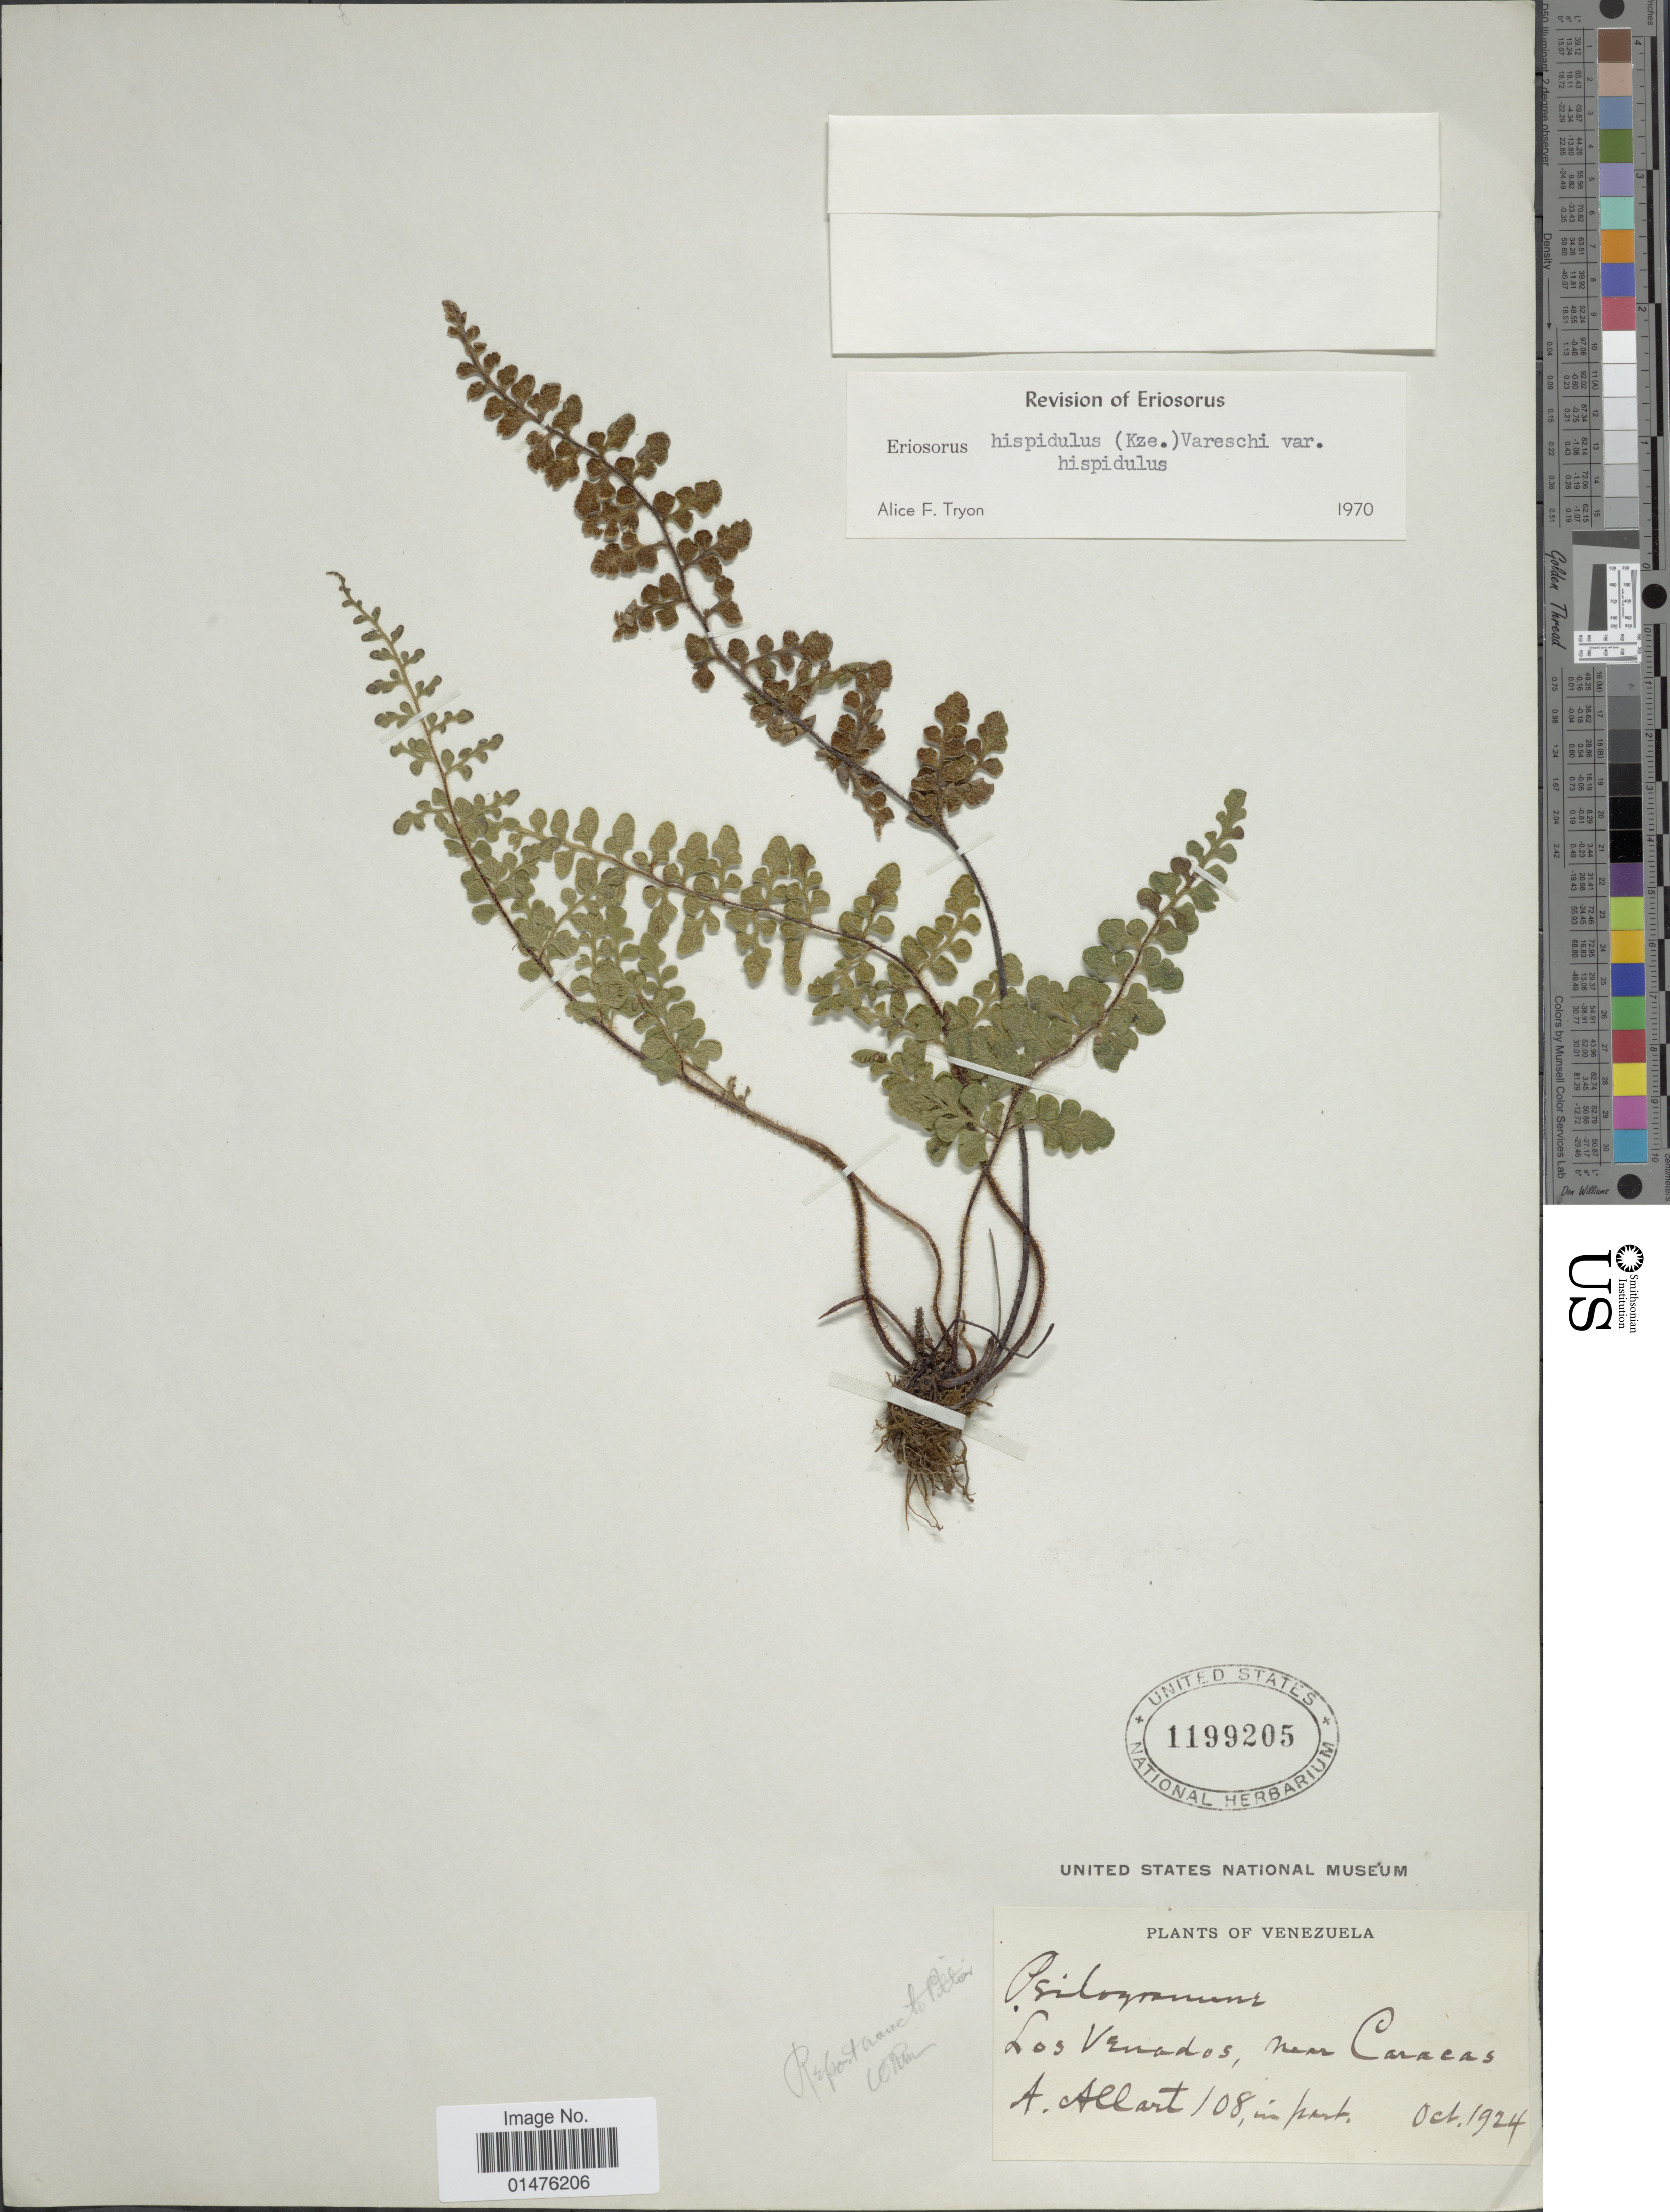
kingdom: Plantae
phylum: Tracheophyta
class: Polypodiopsida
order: Polypodiales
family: Pteridaceae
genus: Jamesonia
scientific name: Jamesonia hispidula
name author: Kunze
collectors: A. Allart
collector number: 108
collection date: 1924-10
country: Venezuela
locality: Los Venados, near Caracas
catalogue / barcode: US 1199205